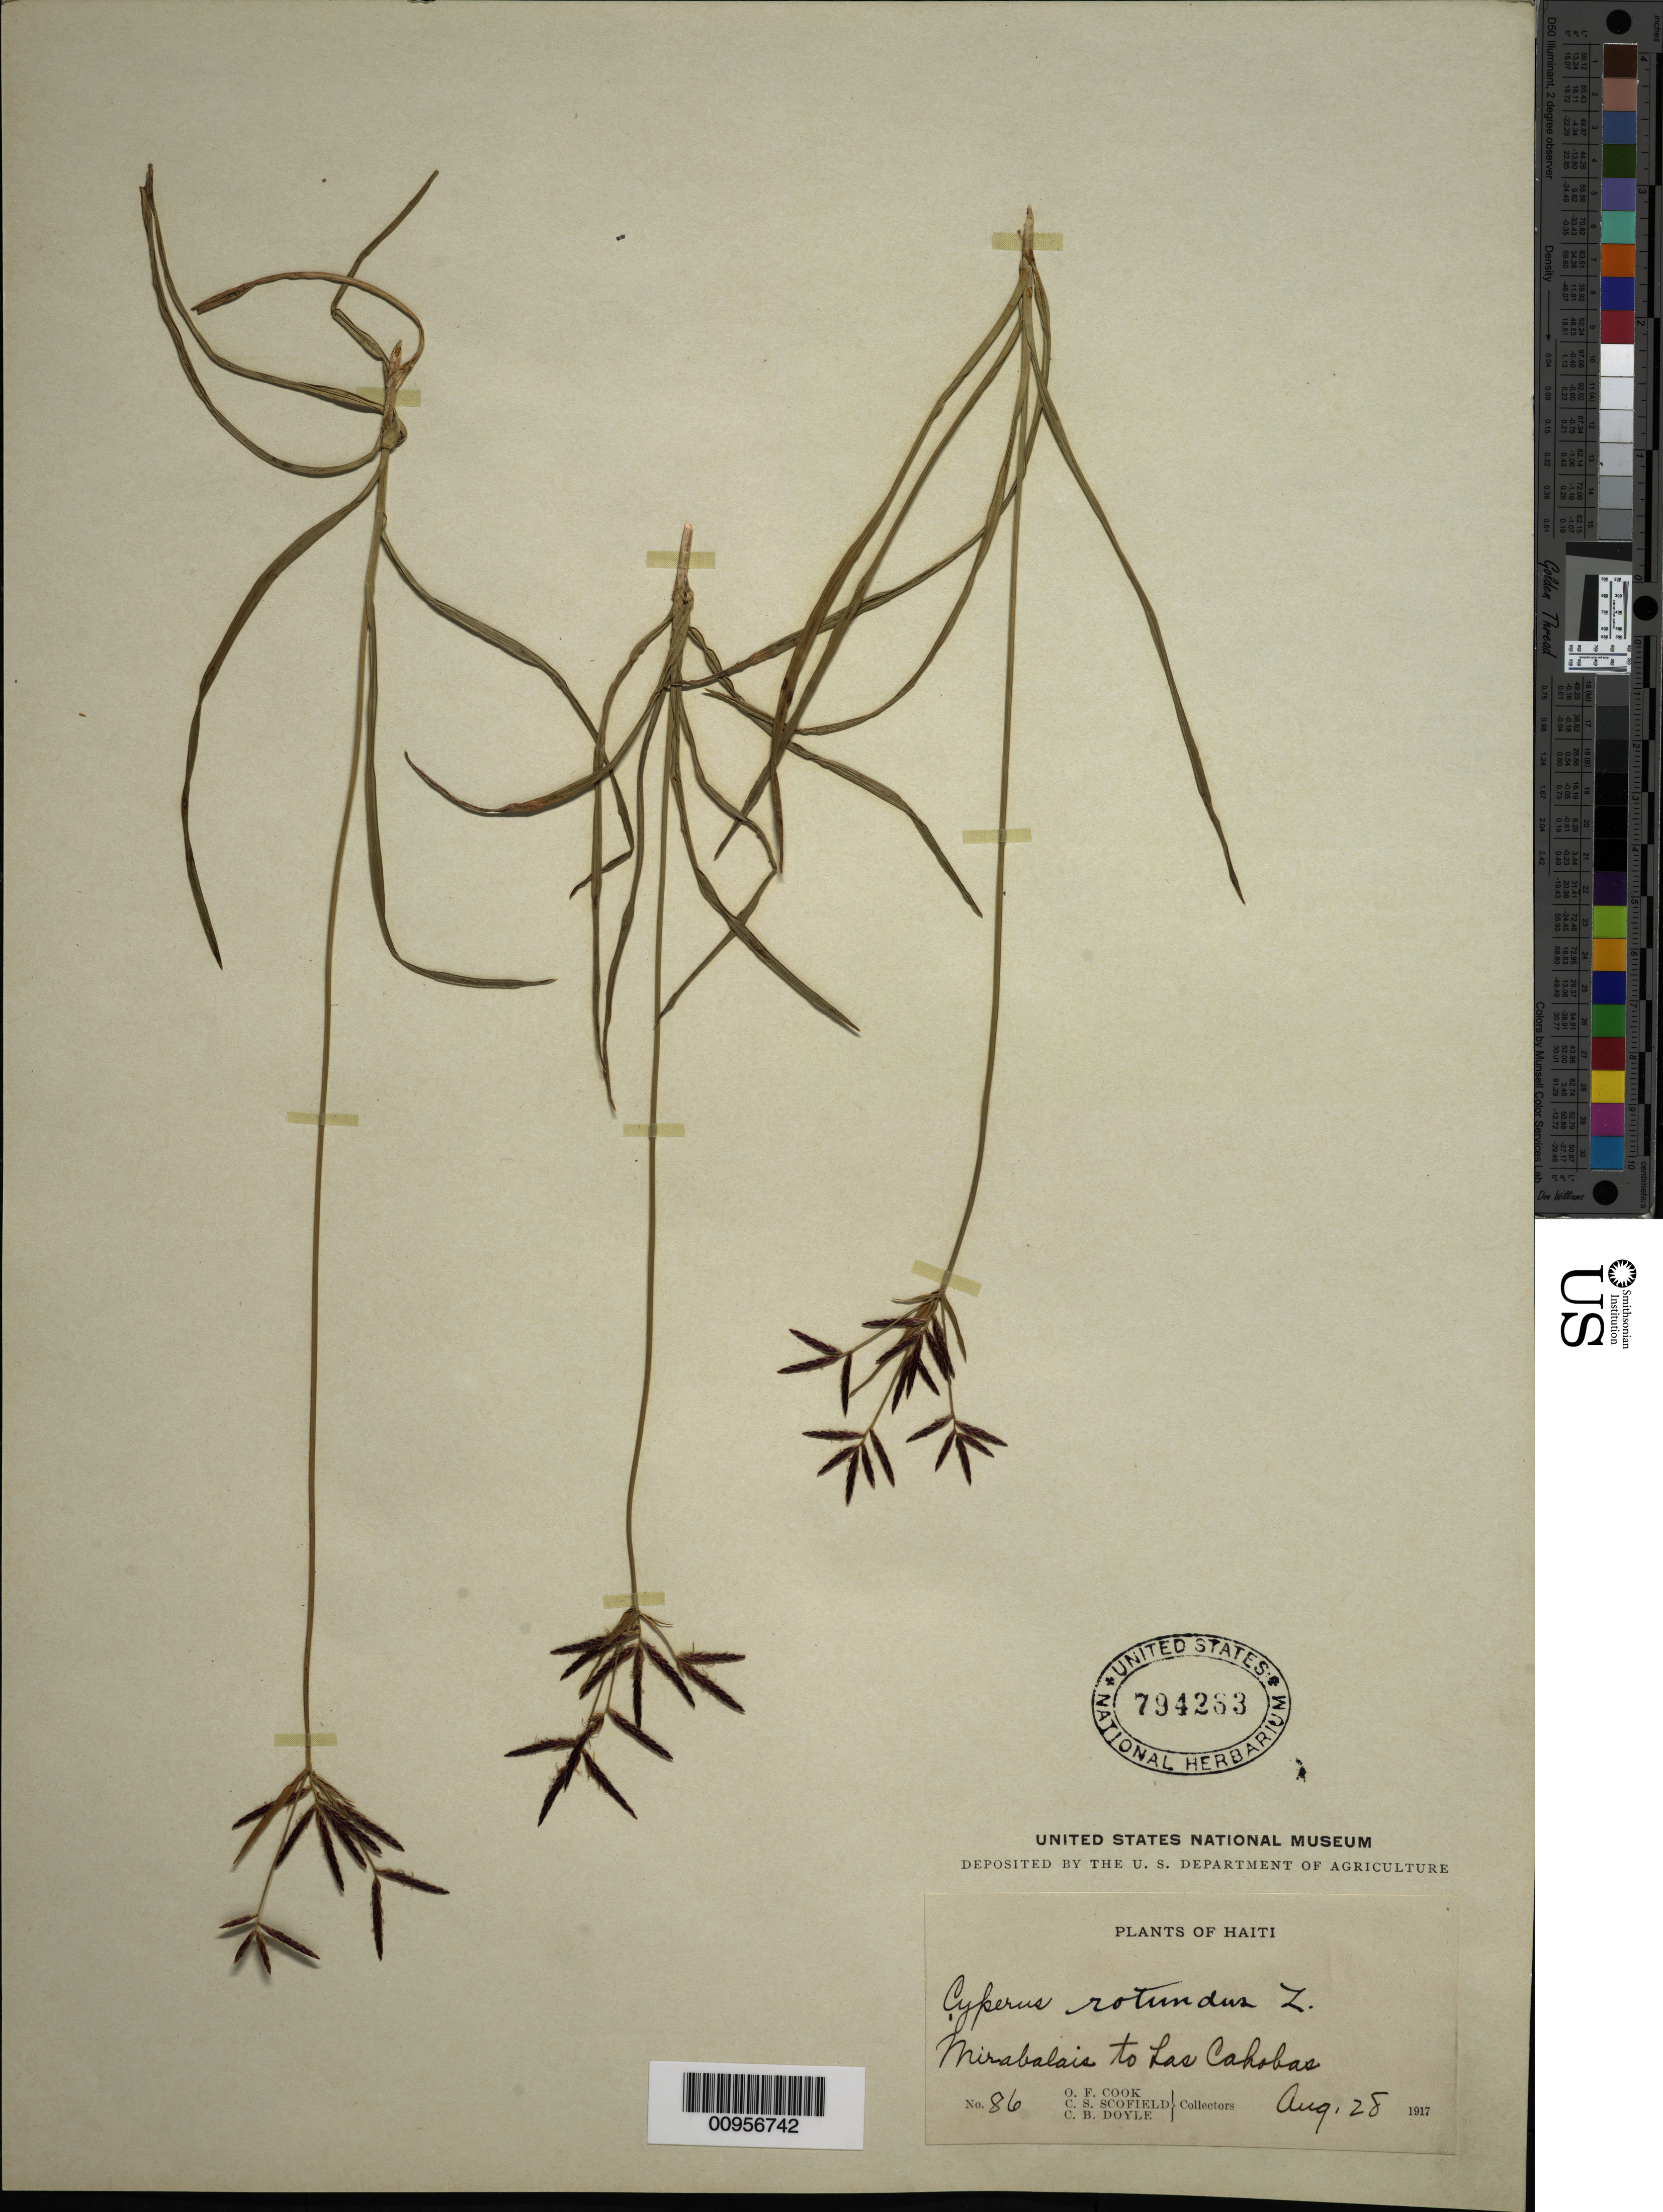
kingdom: Plantae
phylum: Tracheophyta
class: Liliopsida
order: Poales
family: Cyperaceae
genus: Cyperus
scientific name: Cyperus rotundus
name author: L.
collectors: O. F. Cook, C. Scofield & C. Doyle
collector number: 86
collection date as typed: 28 Aug 1917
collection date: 1917-08-28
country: Haiti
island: Hispaniola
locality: Mirabalais to Las Cahobas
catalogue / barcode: US 794283